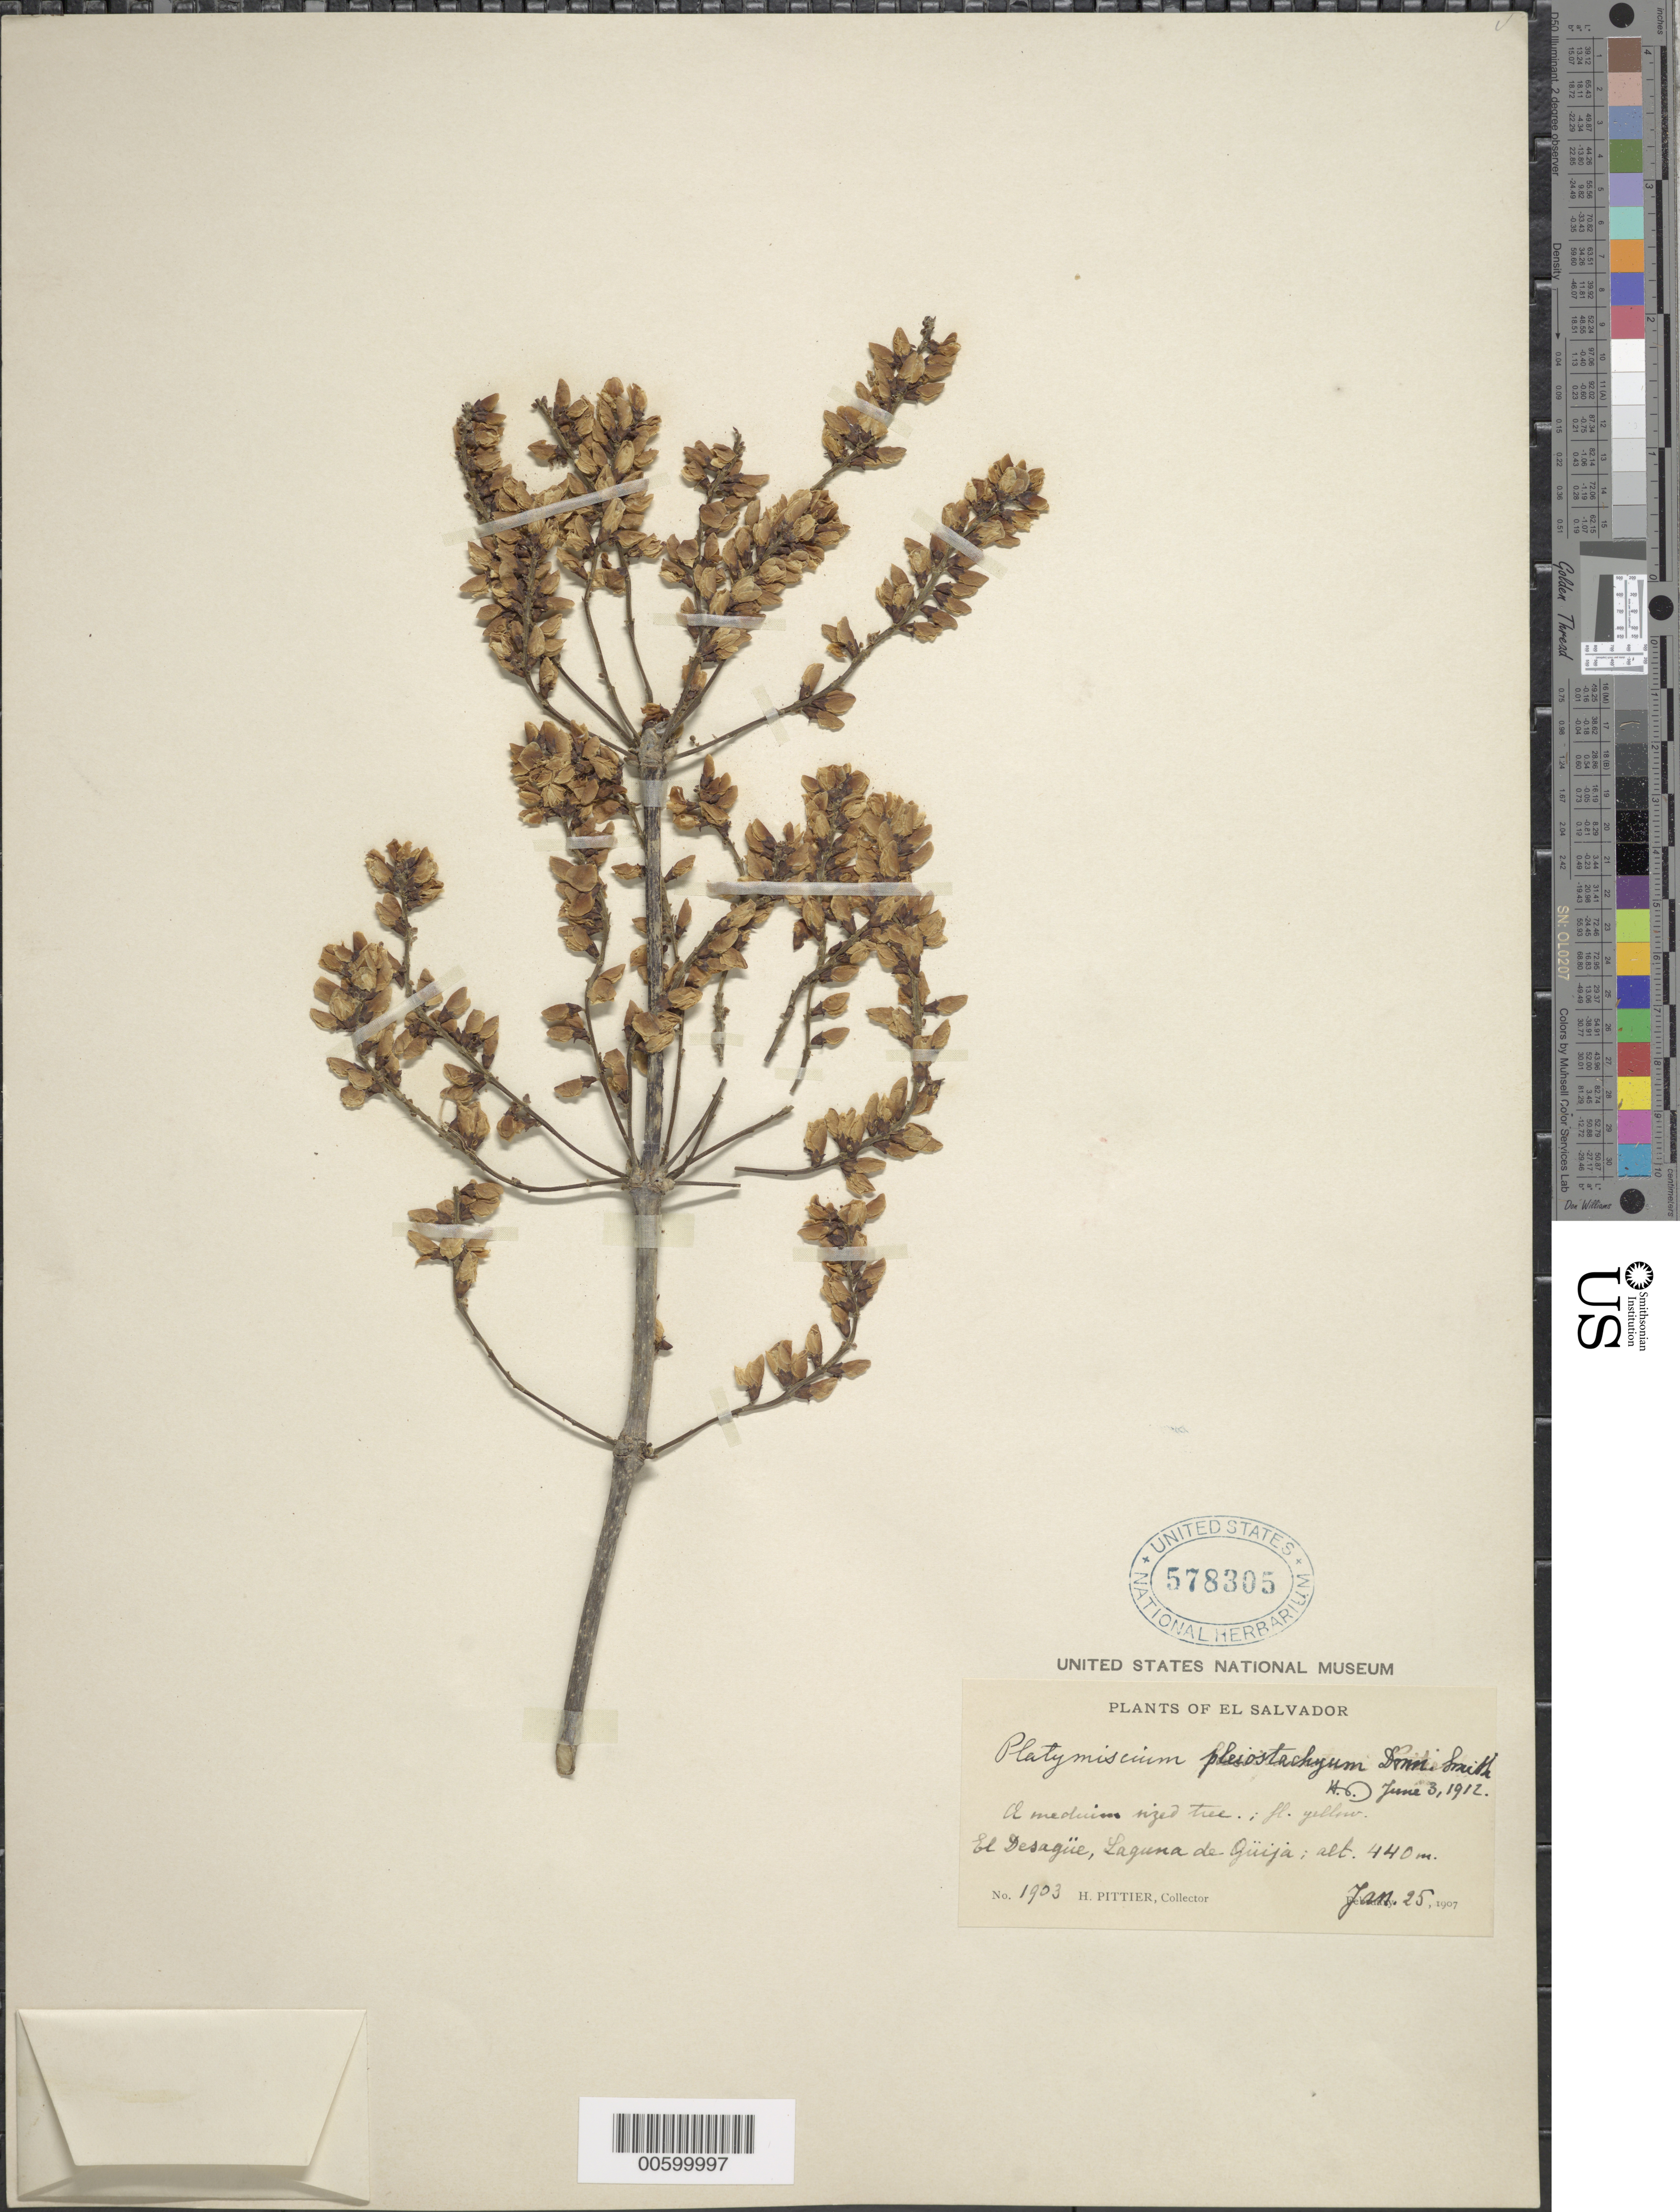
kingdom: Plantae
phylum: Tracheophyta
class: Magnoliopsida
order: Fabales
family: Fabaceae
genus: Platymiscium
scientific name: Platymiscium pleiostachyum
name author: Donn. Sm.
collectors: H. F. Pittier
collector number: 1903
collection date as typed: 25 Jan 1907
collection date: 1907-01-25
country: El Salvador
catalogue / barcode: US 578305